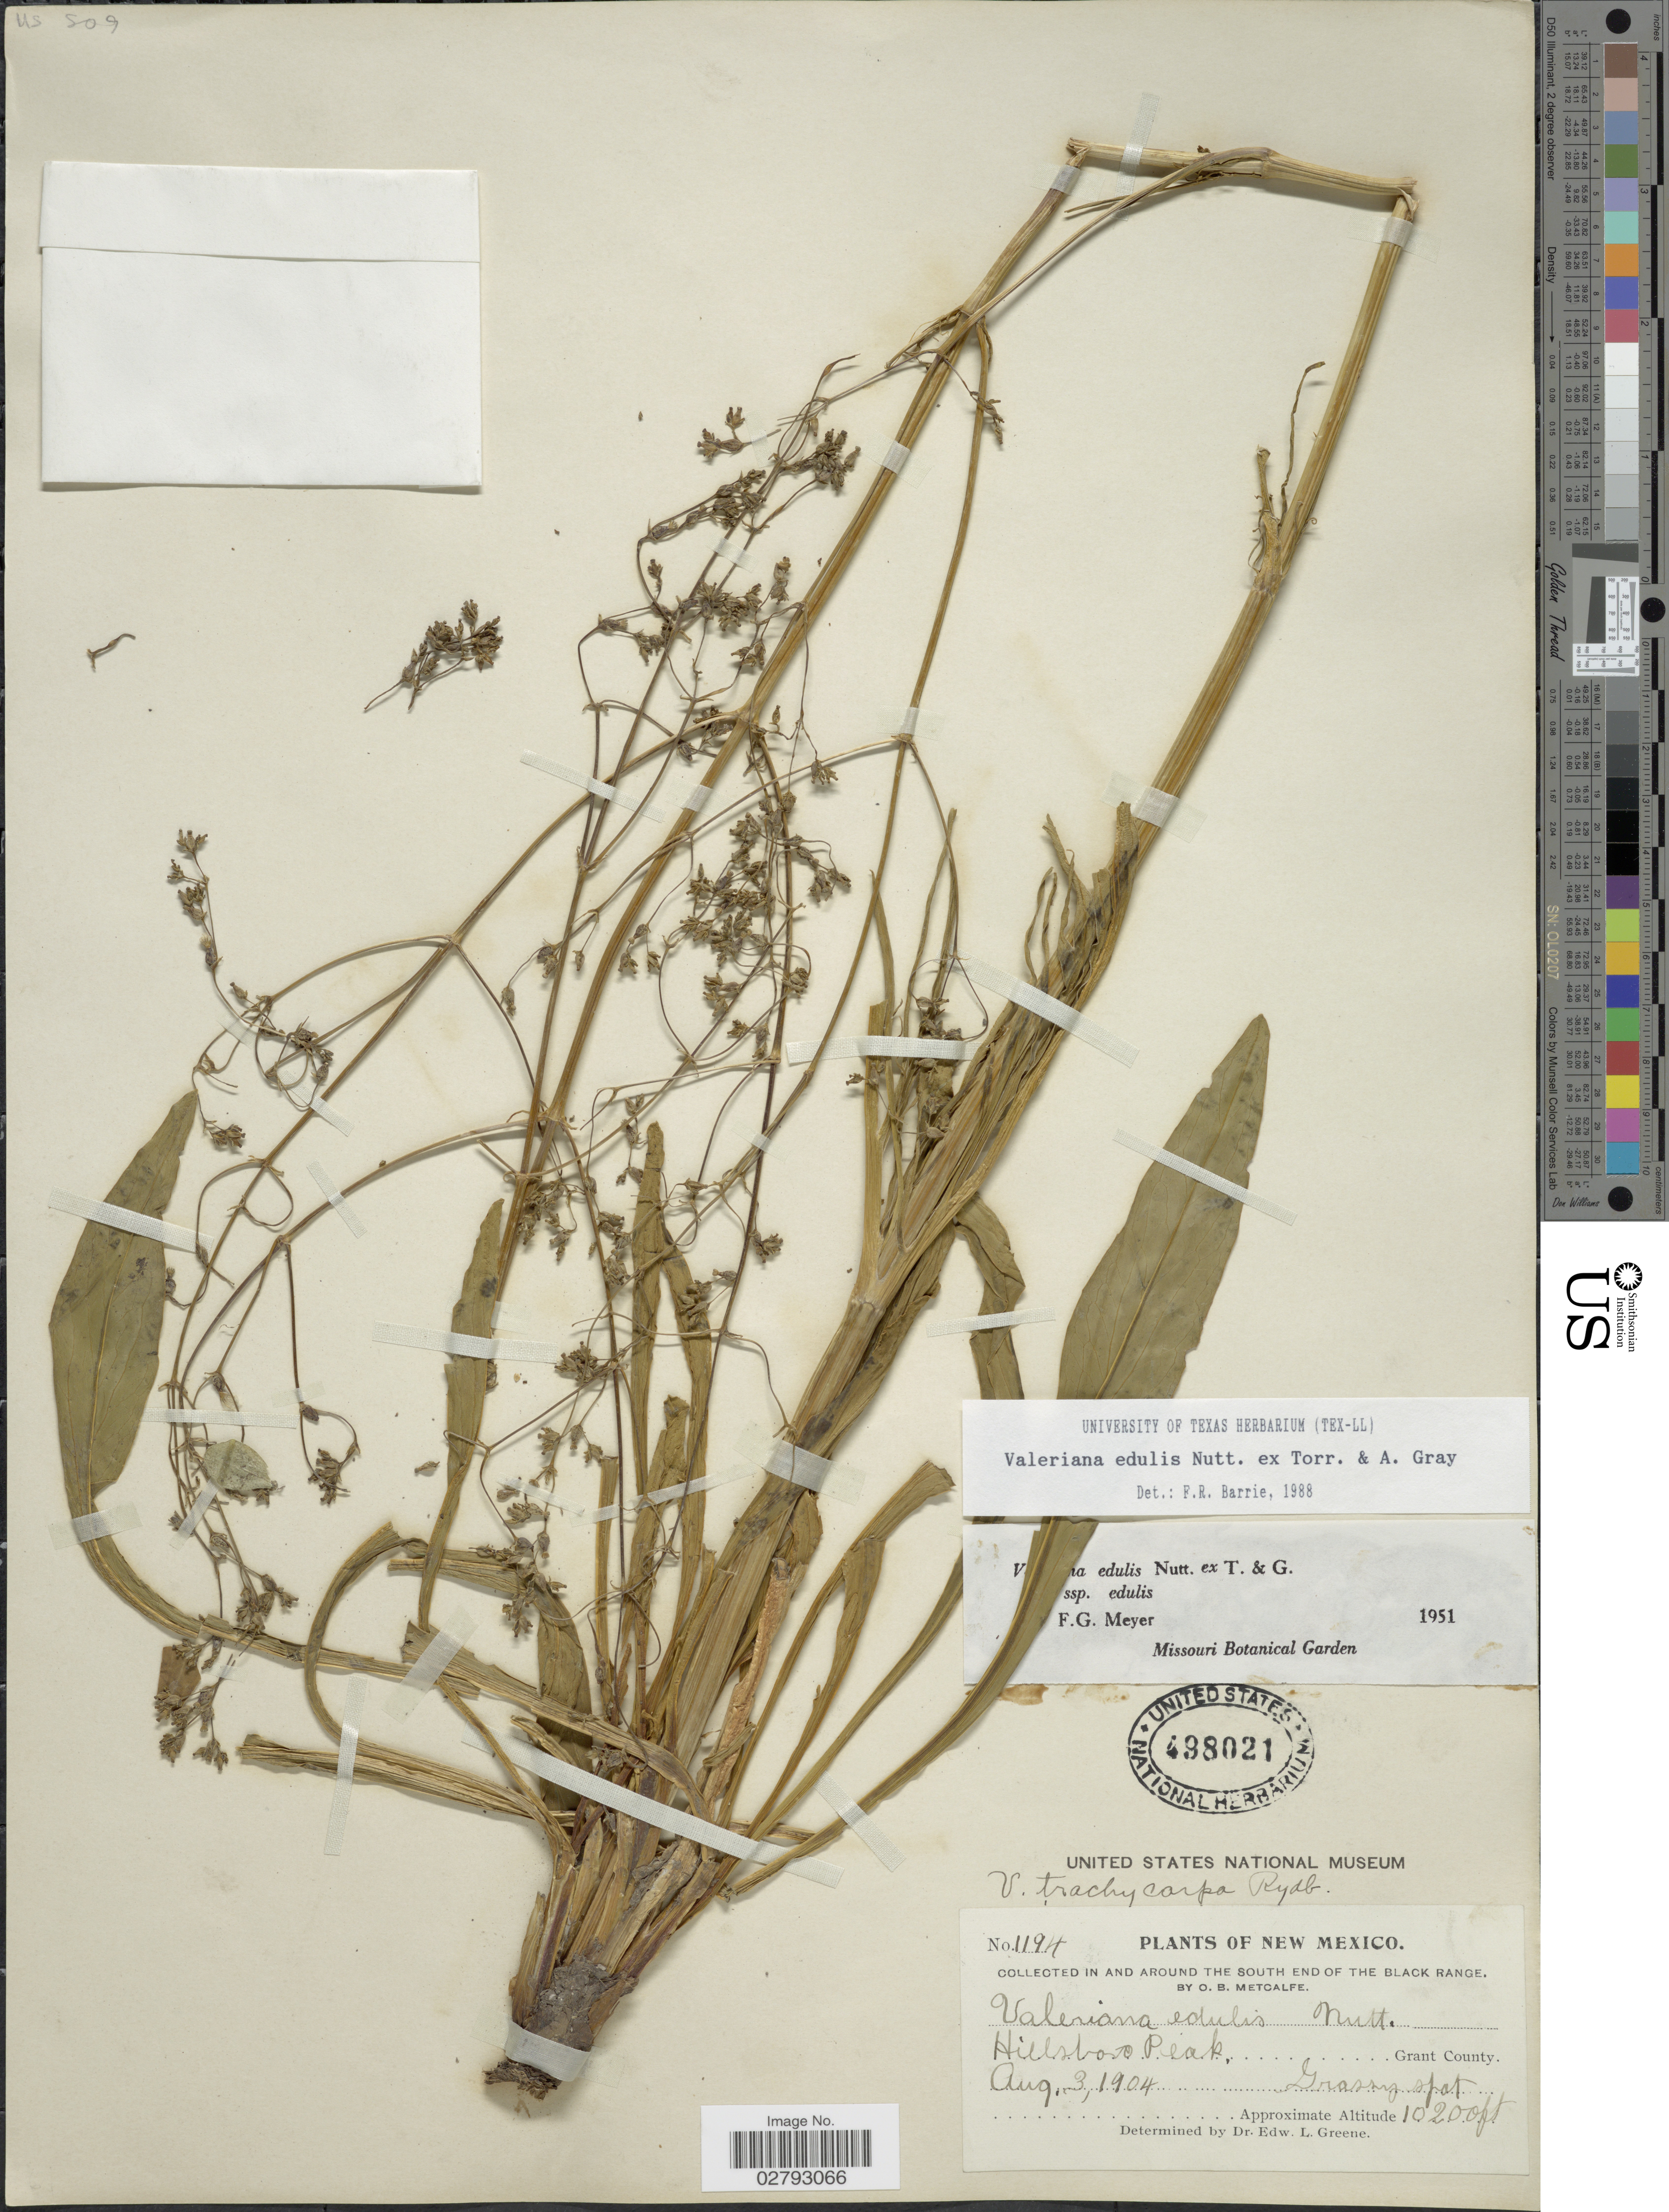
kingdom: Plantae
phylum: Tracheophyta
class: Magnoliopsida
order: Dipsacales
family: Caprifoliaceae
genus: Valeriana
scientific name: Valeriana edulis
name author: Nutt.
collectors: O. B. Metcalfe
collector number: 1194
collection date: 1904-08-03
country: United States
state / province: New Mexico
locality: In and around the South end of the Black Range. Hillsboro Peak, Grant County.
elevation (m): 3109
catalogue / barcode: US 498021